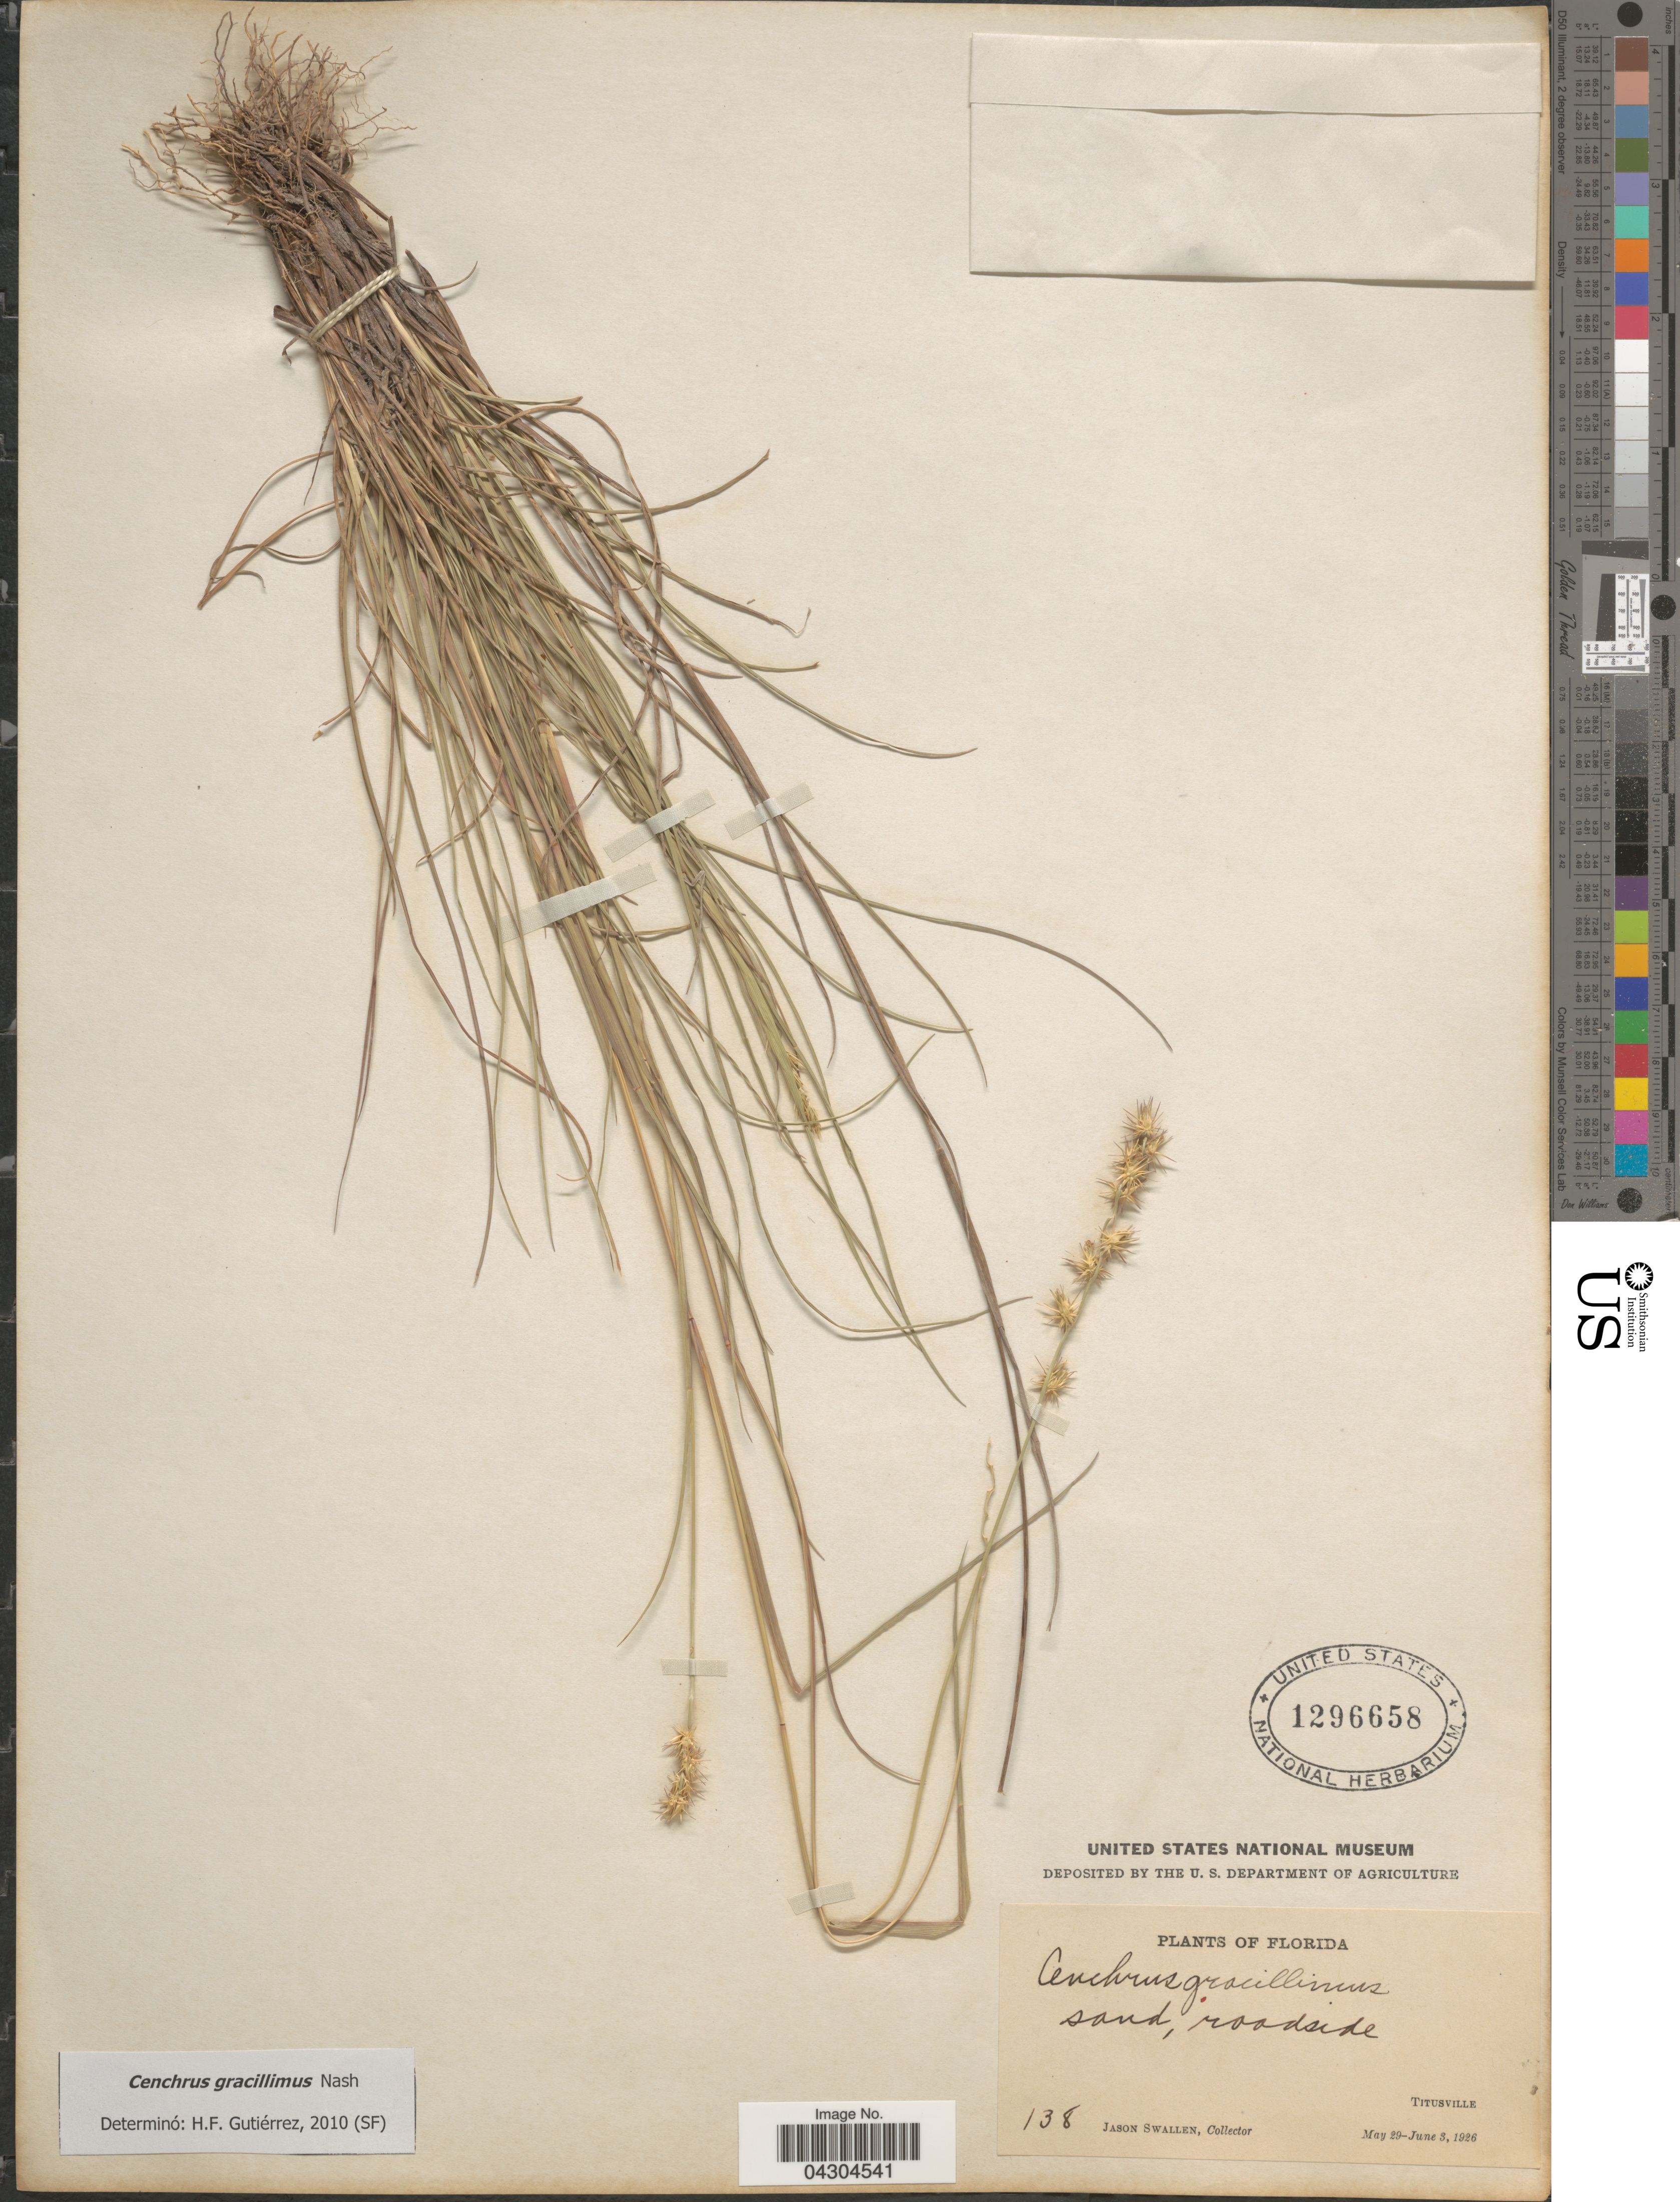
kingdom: Plantae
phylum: Tracheophyta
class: Liliopsida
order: Poales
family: Poaceae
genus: Cenchrus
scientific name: Cenchrus gracillimus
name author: Nash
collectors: J. R. Swallen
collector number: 138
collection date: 1926-05-29/1926-06-03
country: United States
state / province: Florida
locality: Sand, roadside. Titusville.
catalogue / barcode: US 1296658